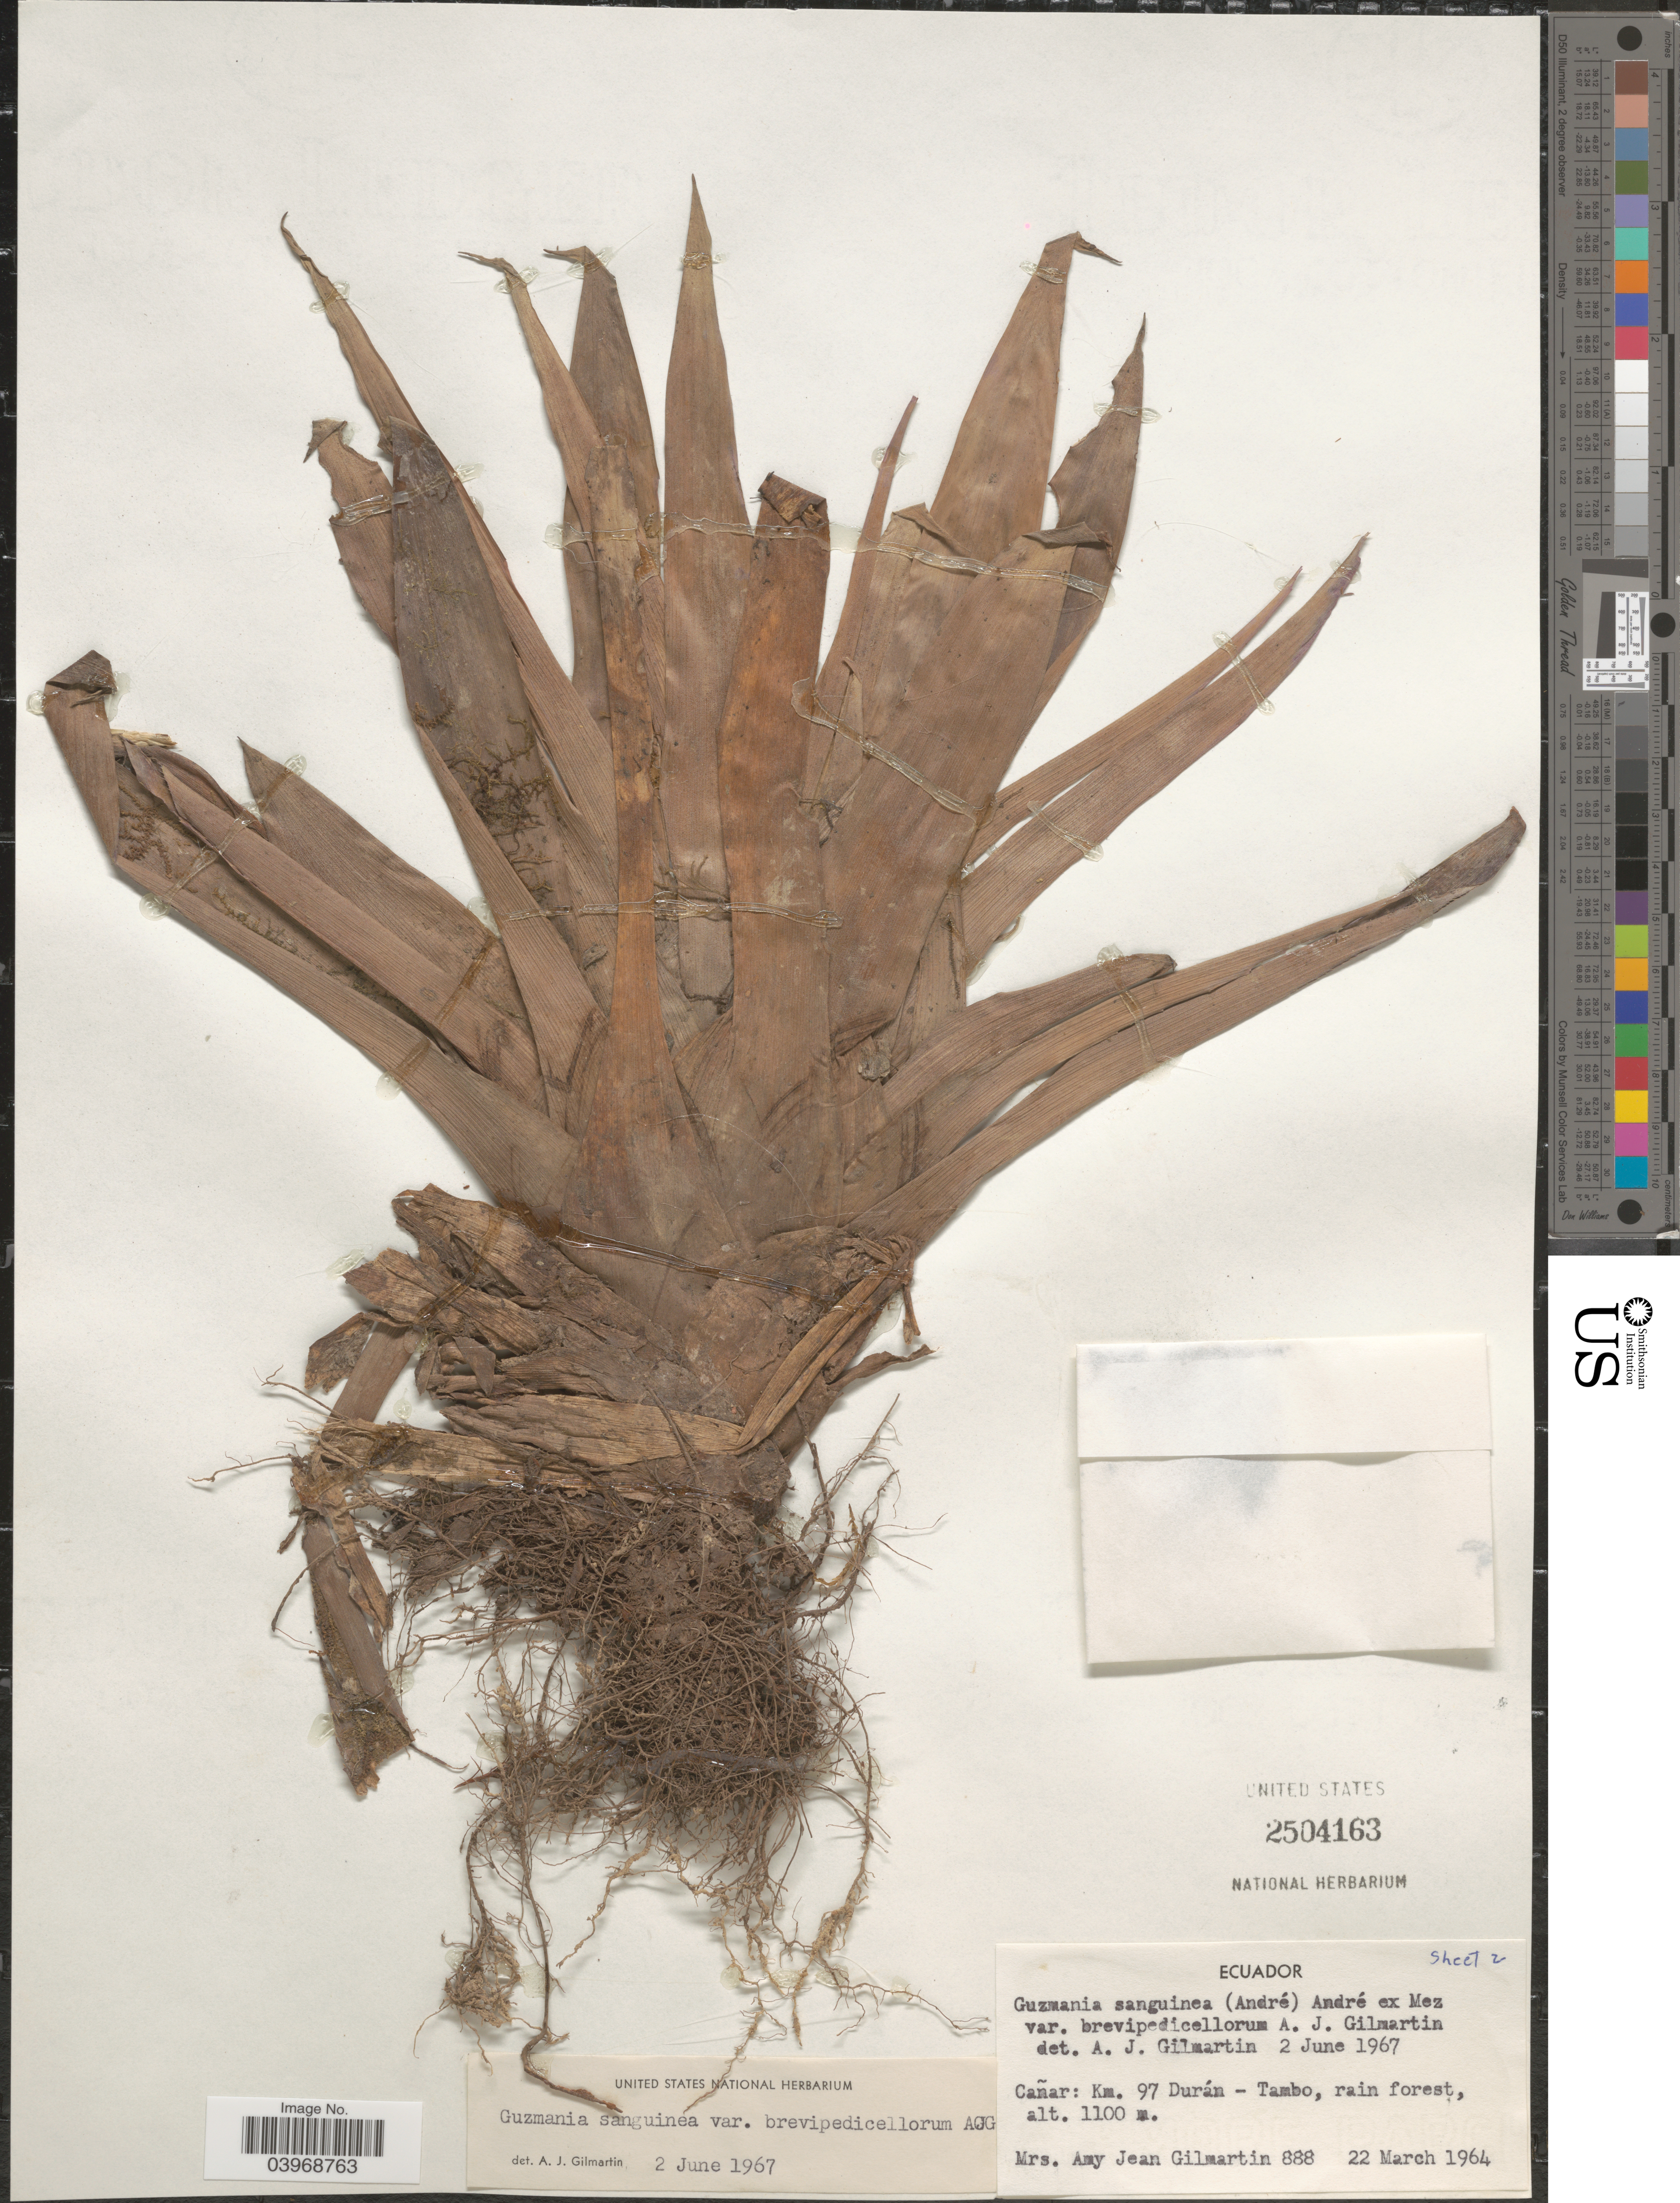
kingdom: Plantae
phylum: Tracheophyta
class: Liliopsida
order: Poales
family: Bromeliaceae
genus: Guzmania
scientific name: Guzmania sanguinea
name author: (André) André ex Mez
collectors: A. J. Gilmartin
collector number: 888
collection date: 1964-03-22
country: Ecuador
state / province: Cañar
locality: Km. 97 Durán - Tambo, rain forest.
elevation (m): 1100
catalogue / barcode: US 2504163